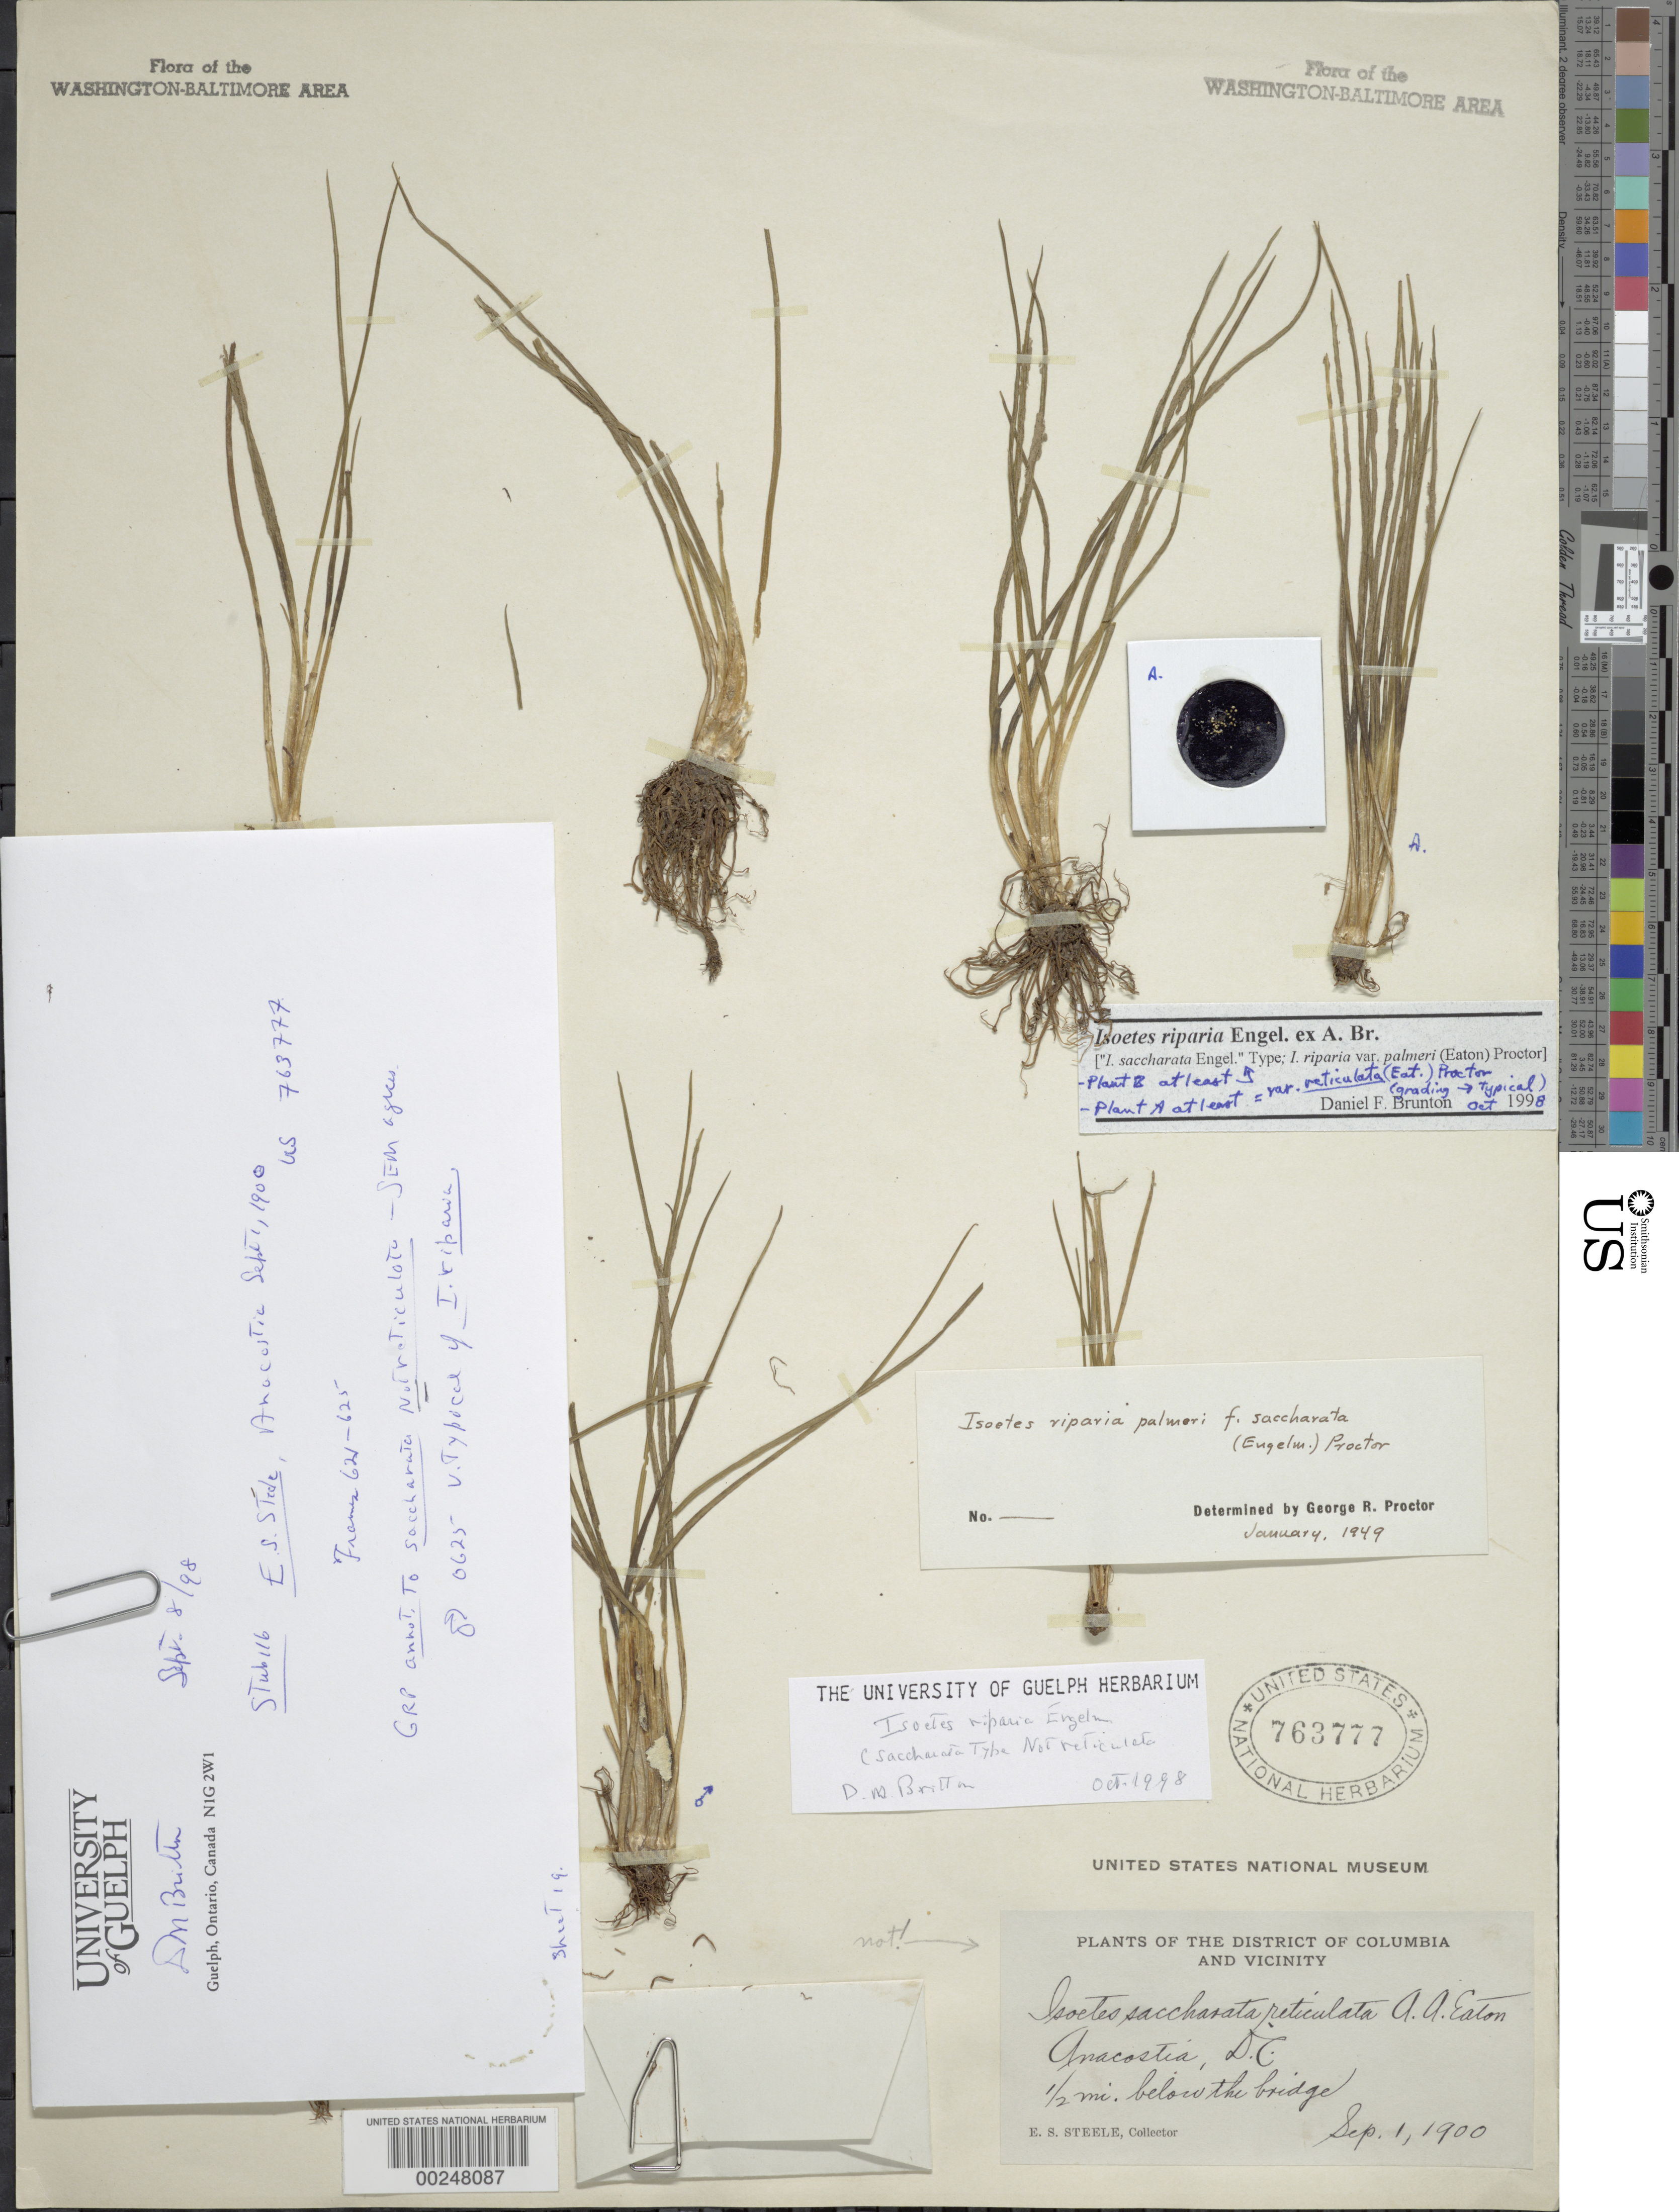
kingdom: Plantae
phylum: Tracheophyta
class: Lycopodiopsida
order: Isoetales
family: Isoetaceae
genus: Isoetes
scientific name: Isoetes riparia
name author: Engelm. ex A. Braun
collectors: E. Steele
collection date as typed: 01 Sep 1900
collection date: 1900-09-01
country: United States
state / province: District of Columbia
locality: Anacostia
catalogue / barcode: US 763777